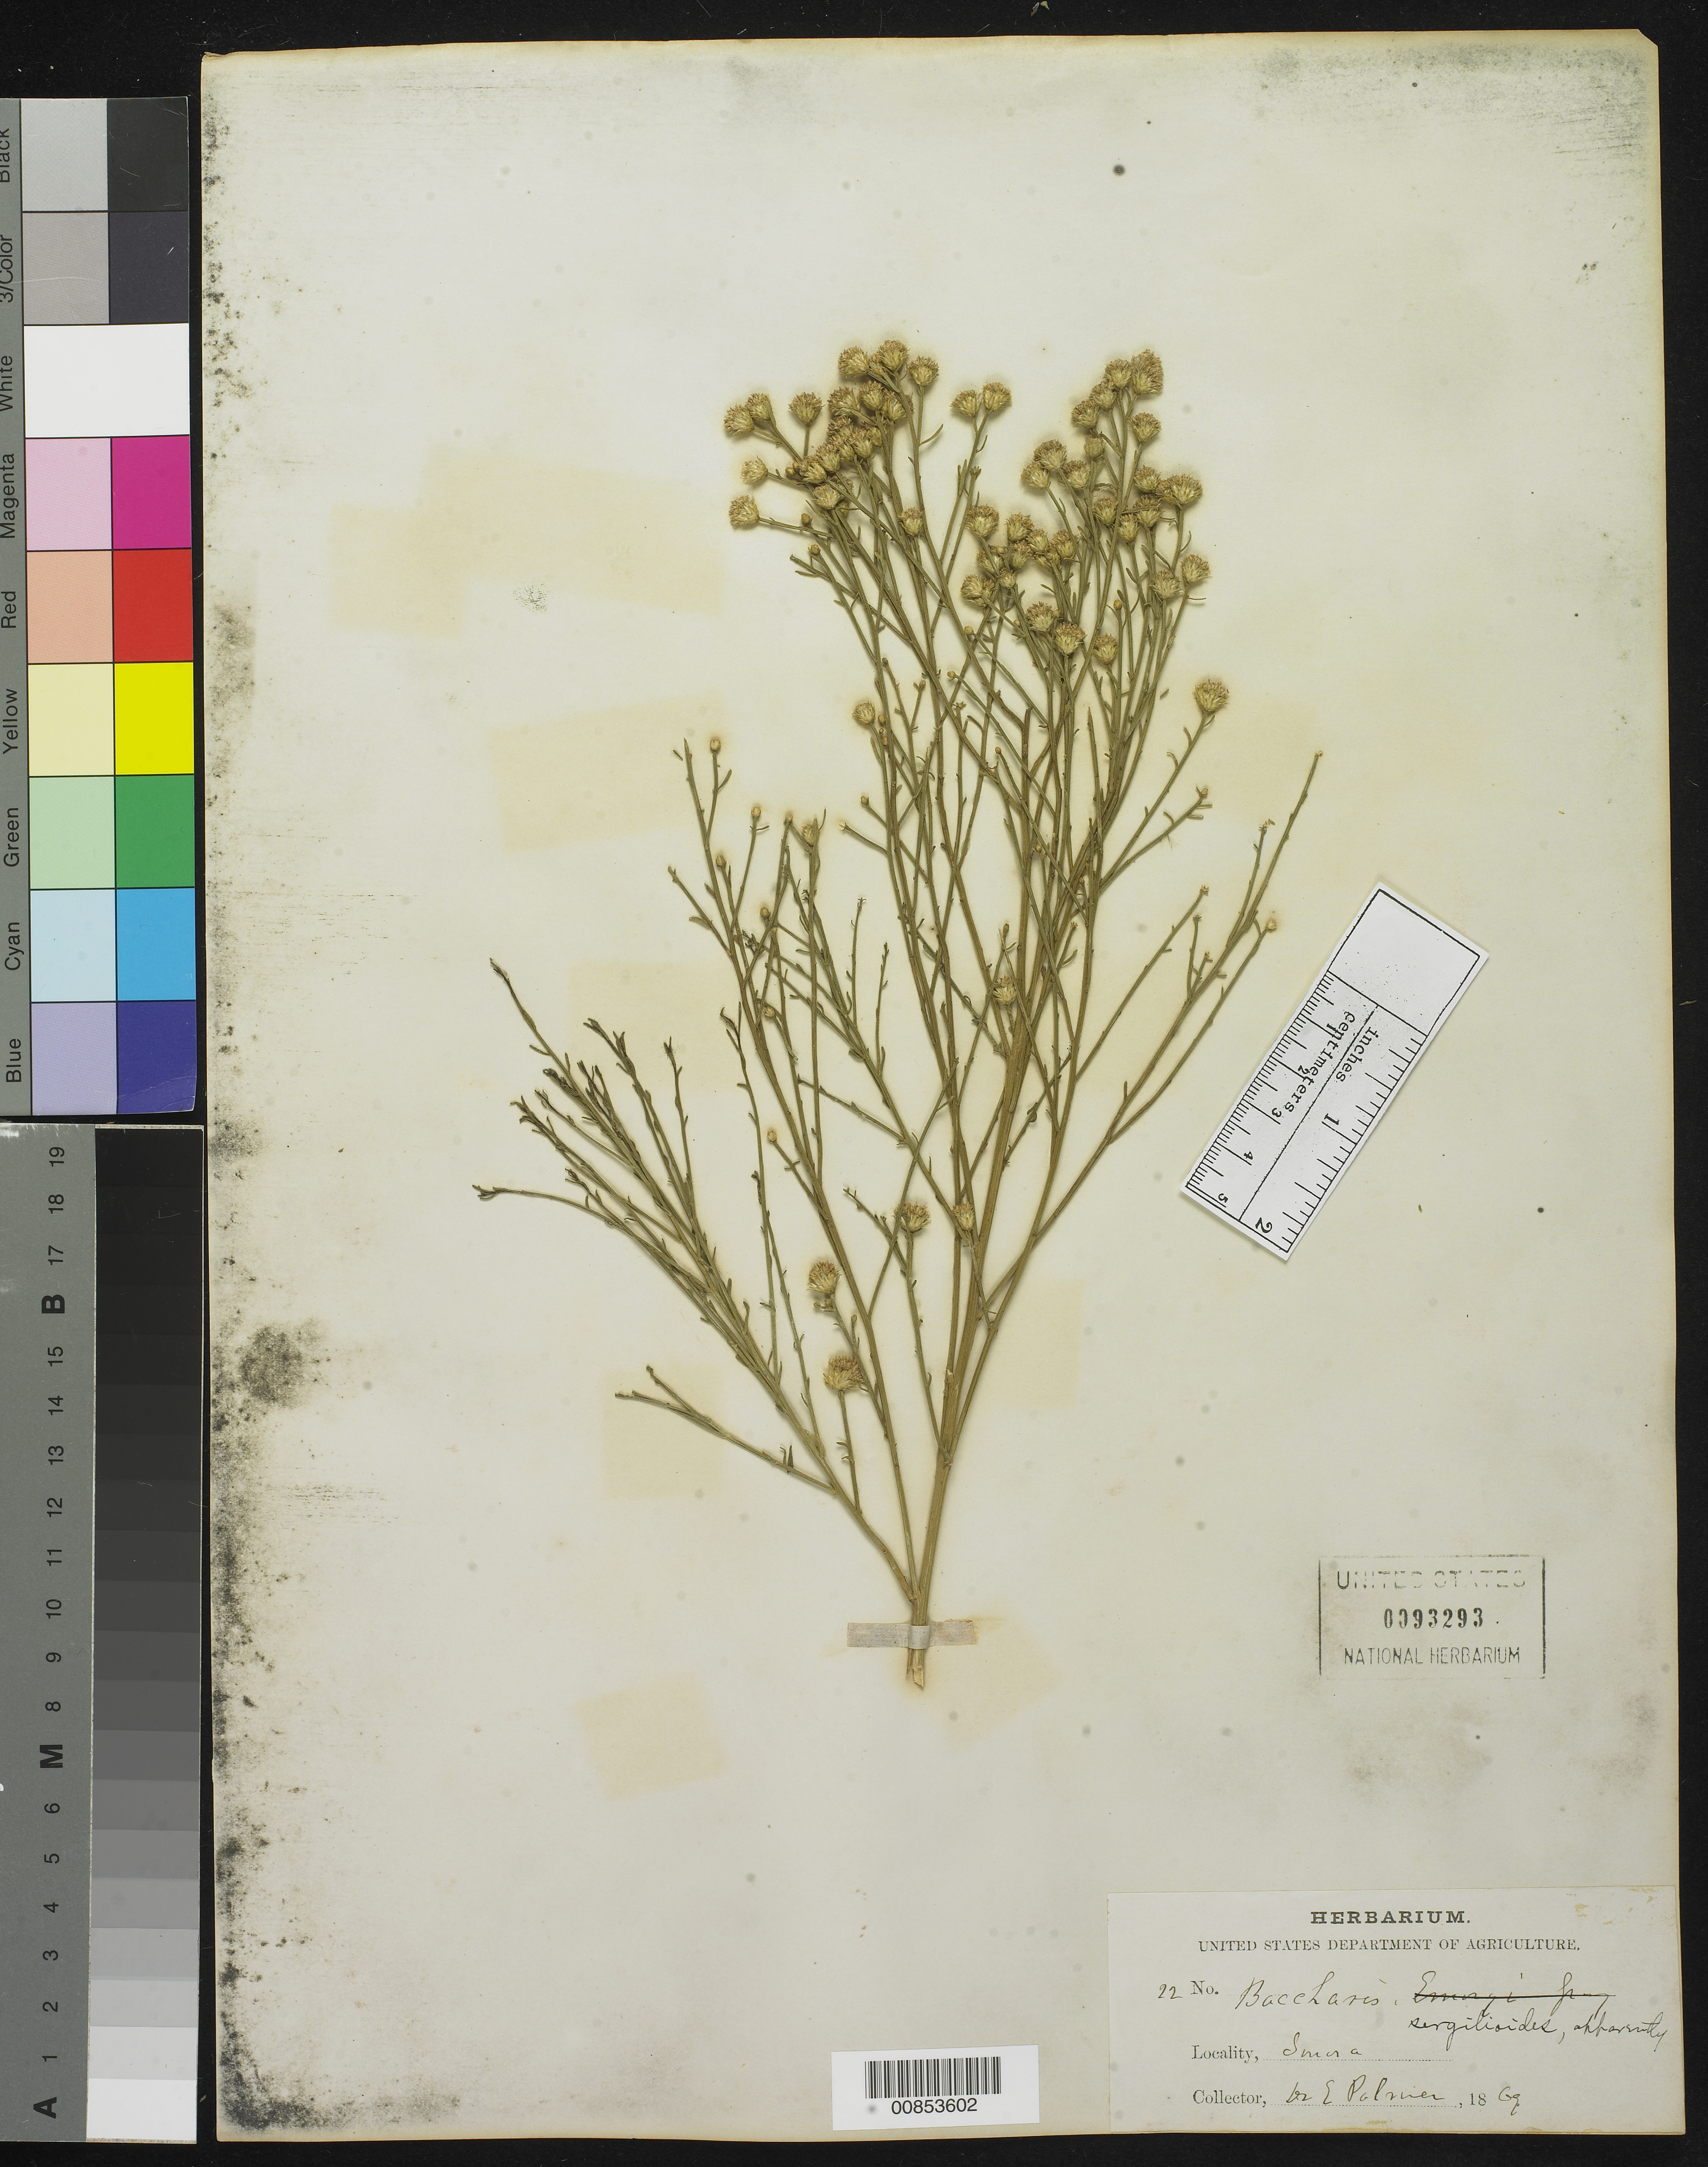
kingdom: Plantae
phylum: Tracheophyta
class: Magnoliopsida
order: Asterales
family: Asteraceae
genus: Baccharis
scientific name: Baccharis sergiloides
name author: A. Gray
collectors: E. Palmer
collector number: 22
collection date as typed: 1869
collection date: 1869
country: Mexico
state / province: Sonora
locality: Sonora.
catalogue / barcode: US 93293